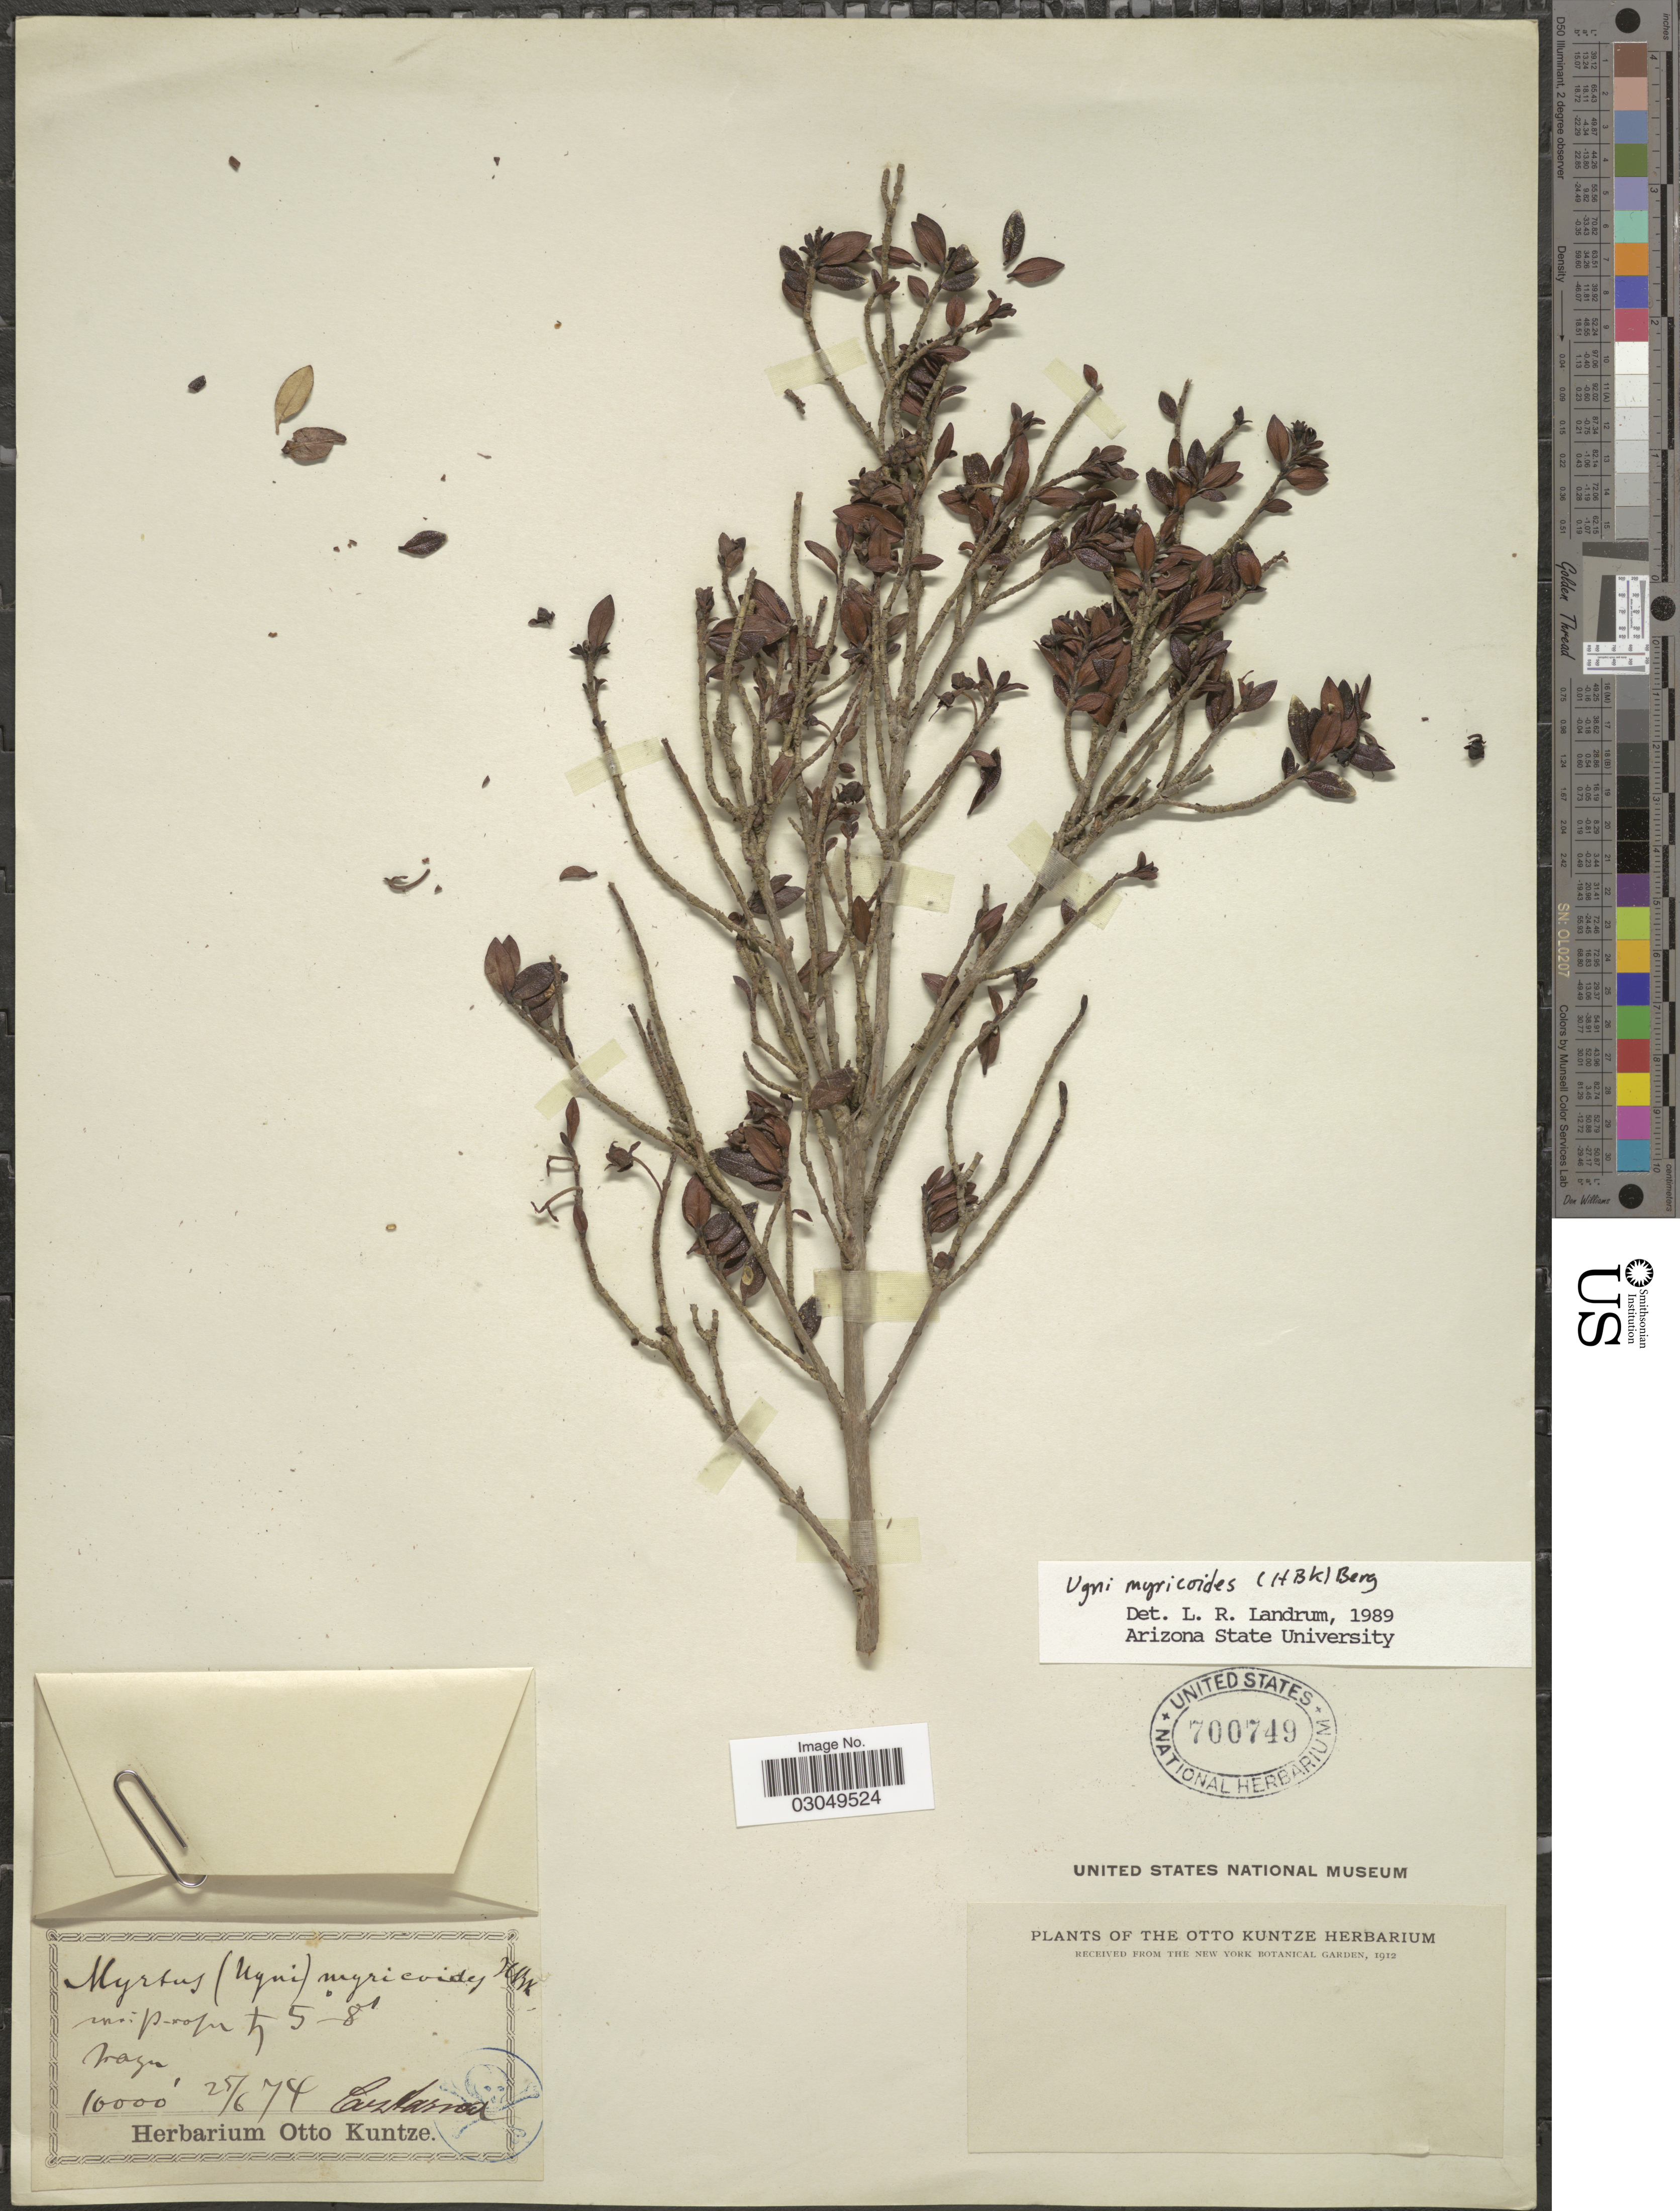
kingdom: Plantae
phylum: Tracheophyta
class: Magnoliopsida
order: Myrtales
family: Myrtaceae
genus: Ugni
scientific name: Ugni myricoides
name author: (Kunth) O. Berg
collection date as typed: Transcribed d/m/y: 25/6/74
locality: Wagu [interpreted].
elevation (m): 3048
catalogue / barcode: US 700749